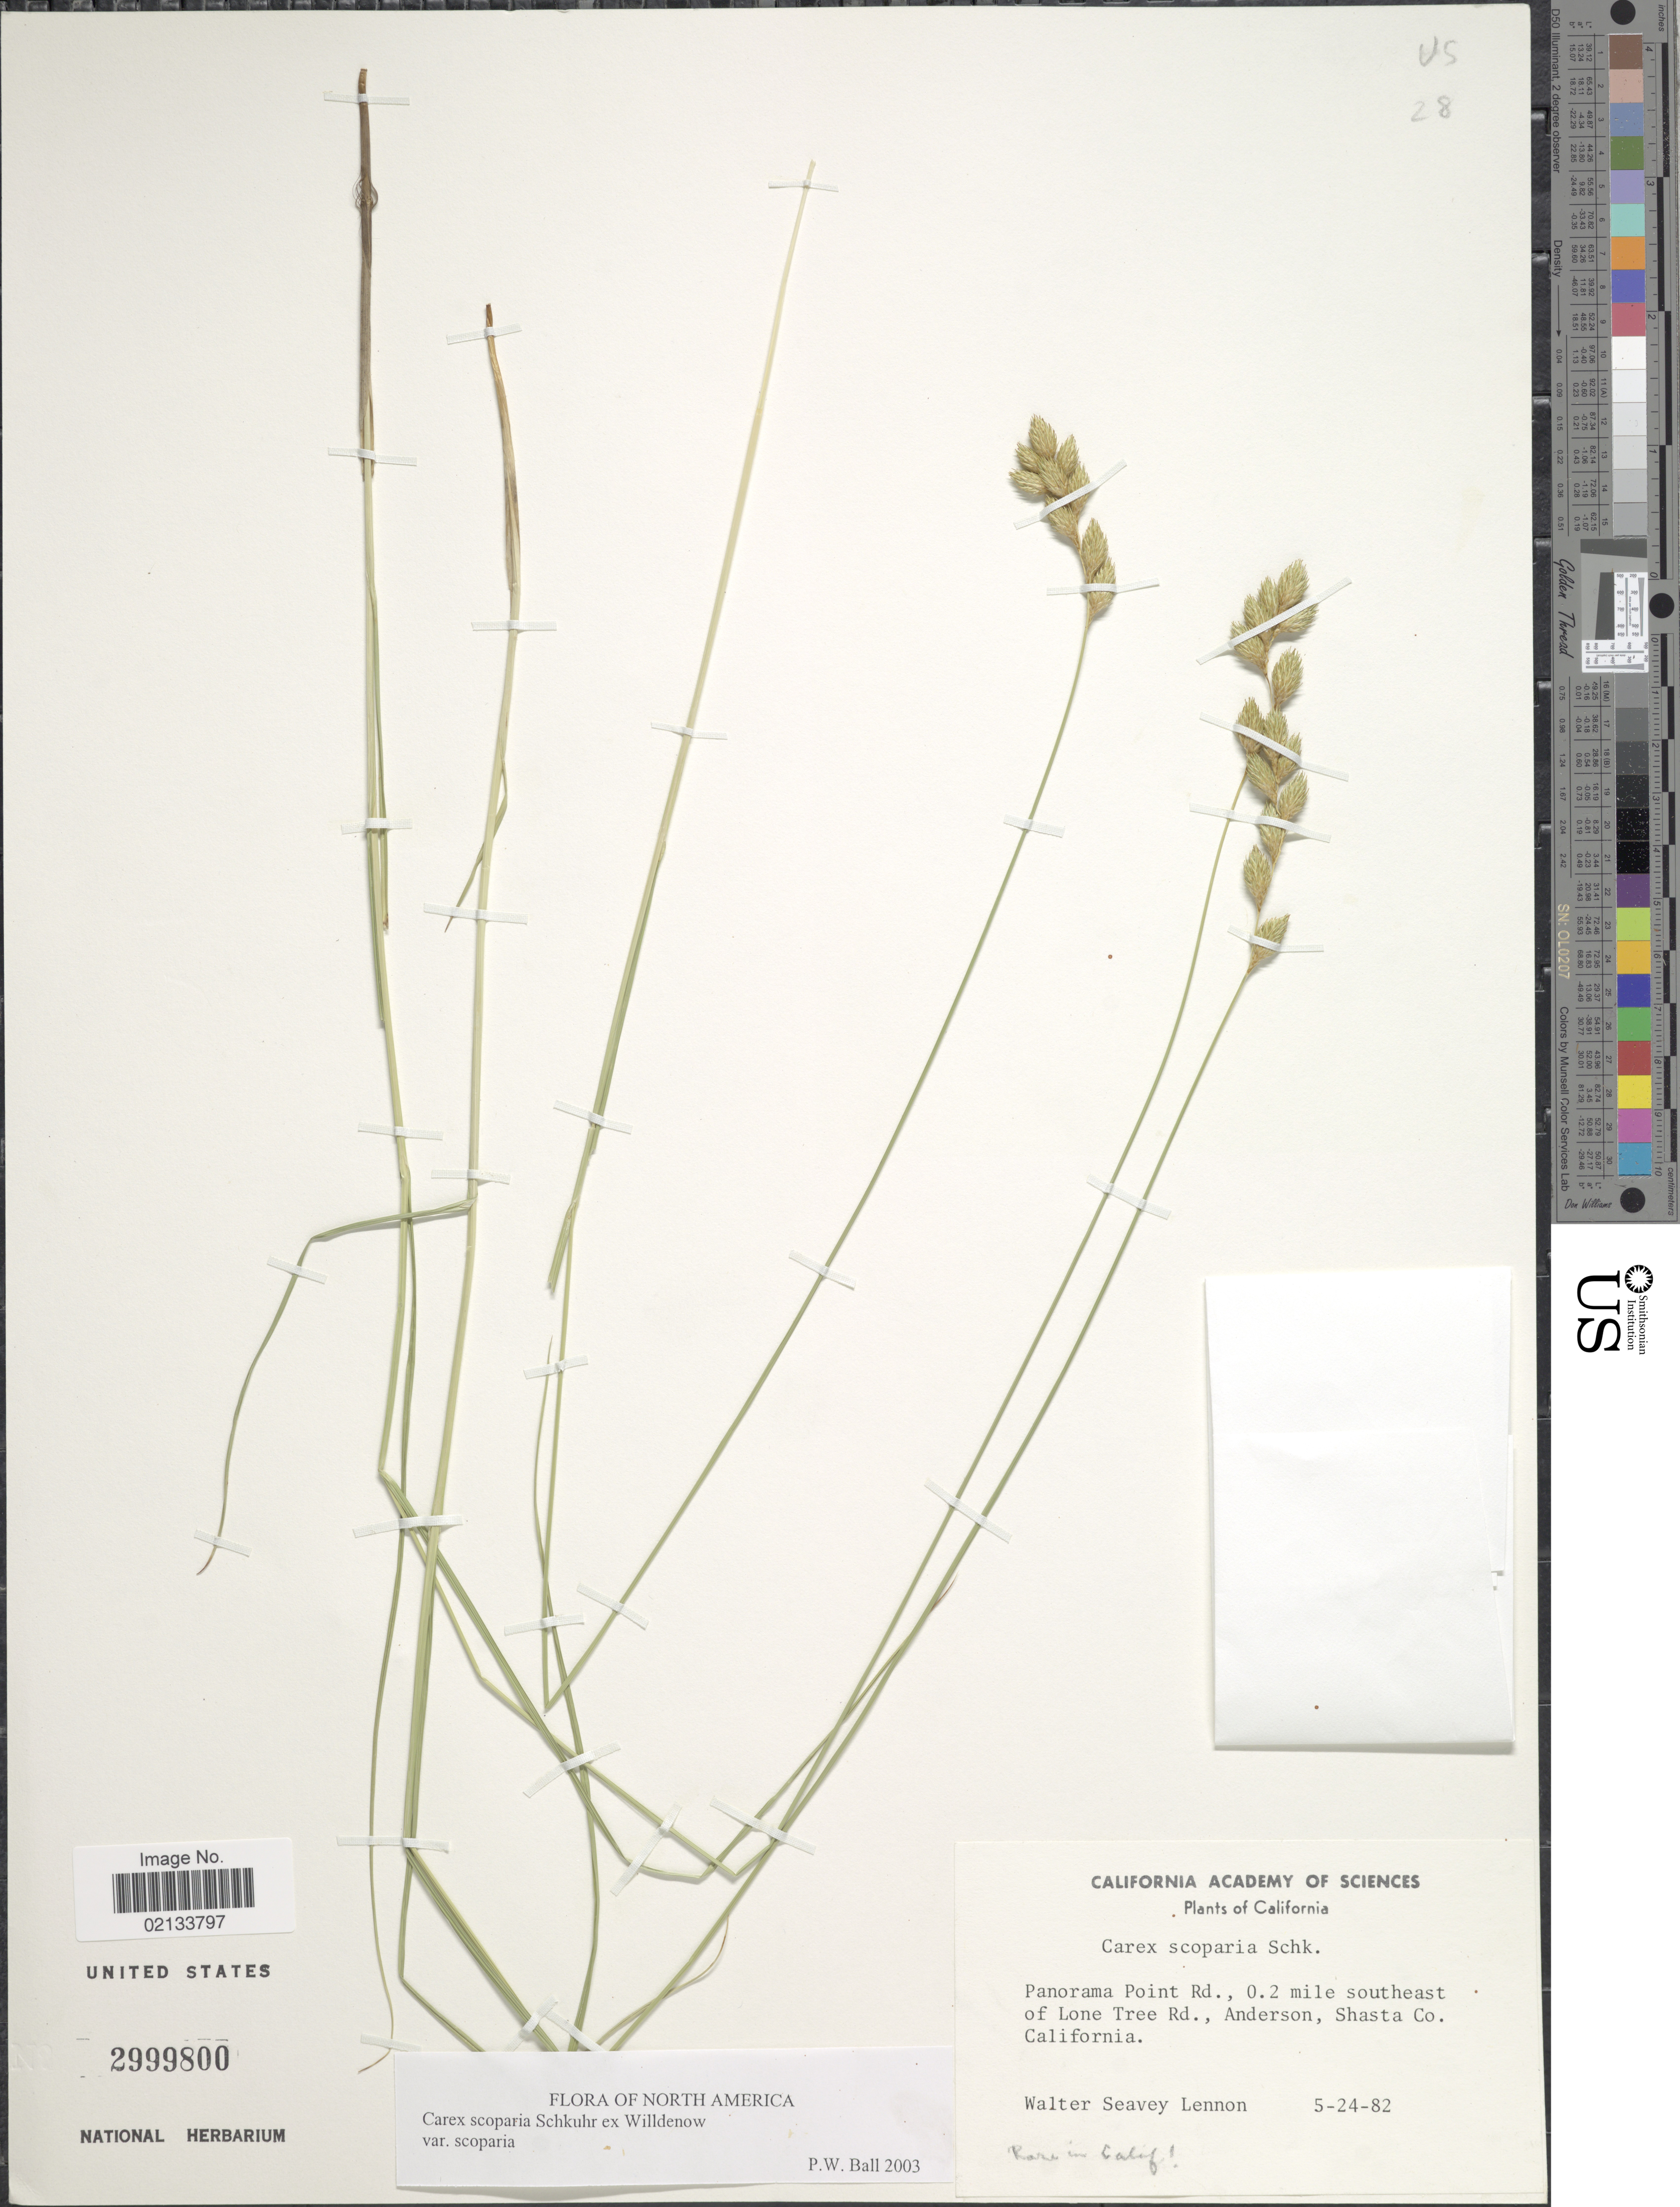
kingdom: Plantae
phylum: Tracheophyta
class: Liliopsida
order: Poales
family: Cyperaceae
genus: Carex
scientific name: Carex scoparia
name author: Schkuhr ex Willd.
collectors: W. Lennon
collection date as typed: Transcribed d/m/y: 24/5/82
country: United States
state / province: California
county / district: Shasta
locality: Panorama Point Rd., 0.2 mile southeast of Lone Tree Rd., Anderson, Shasta Co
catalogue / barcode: US 2999800